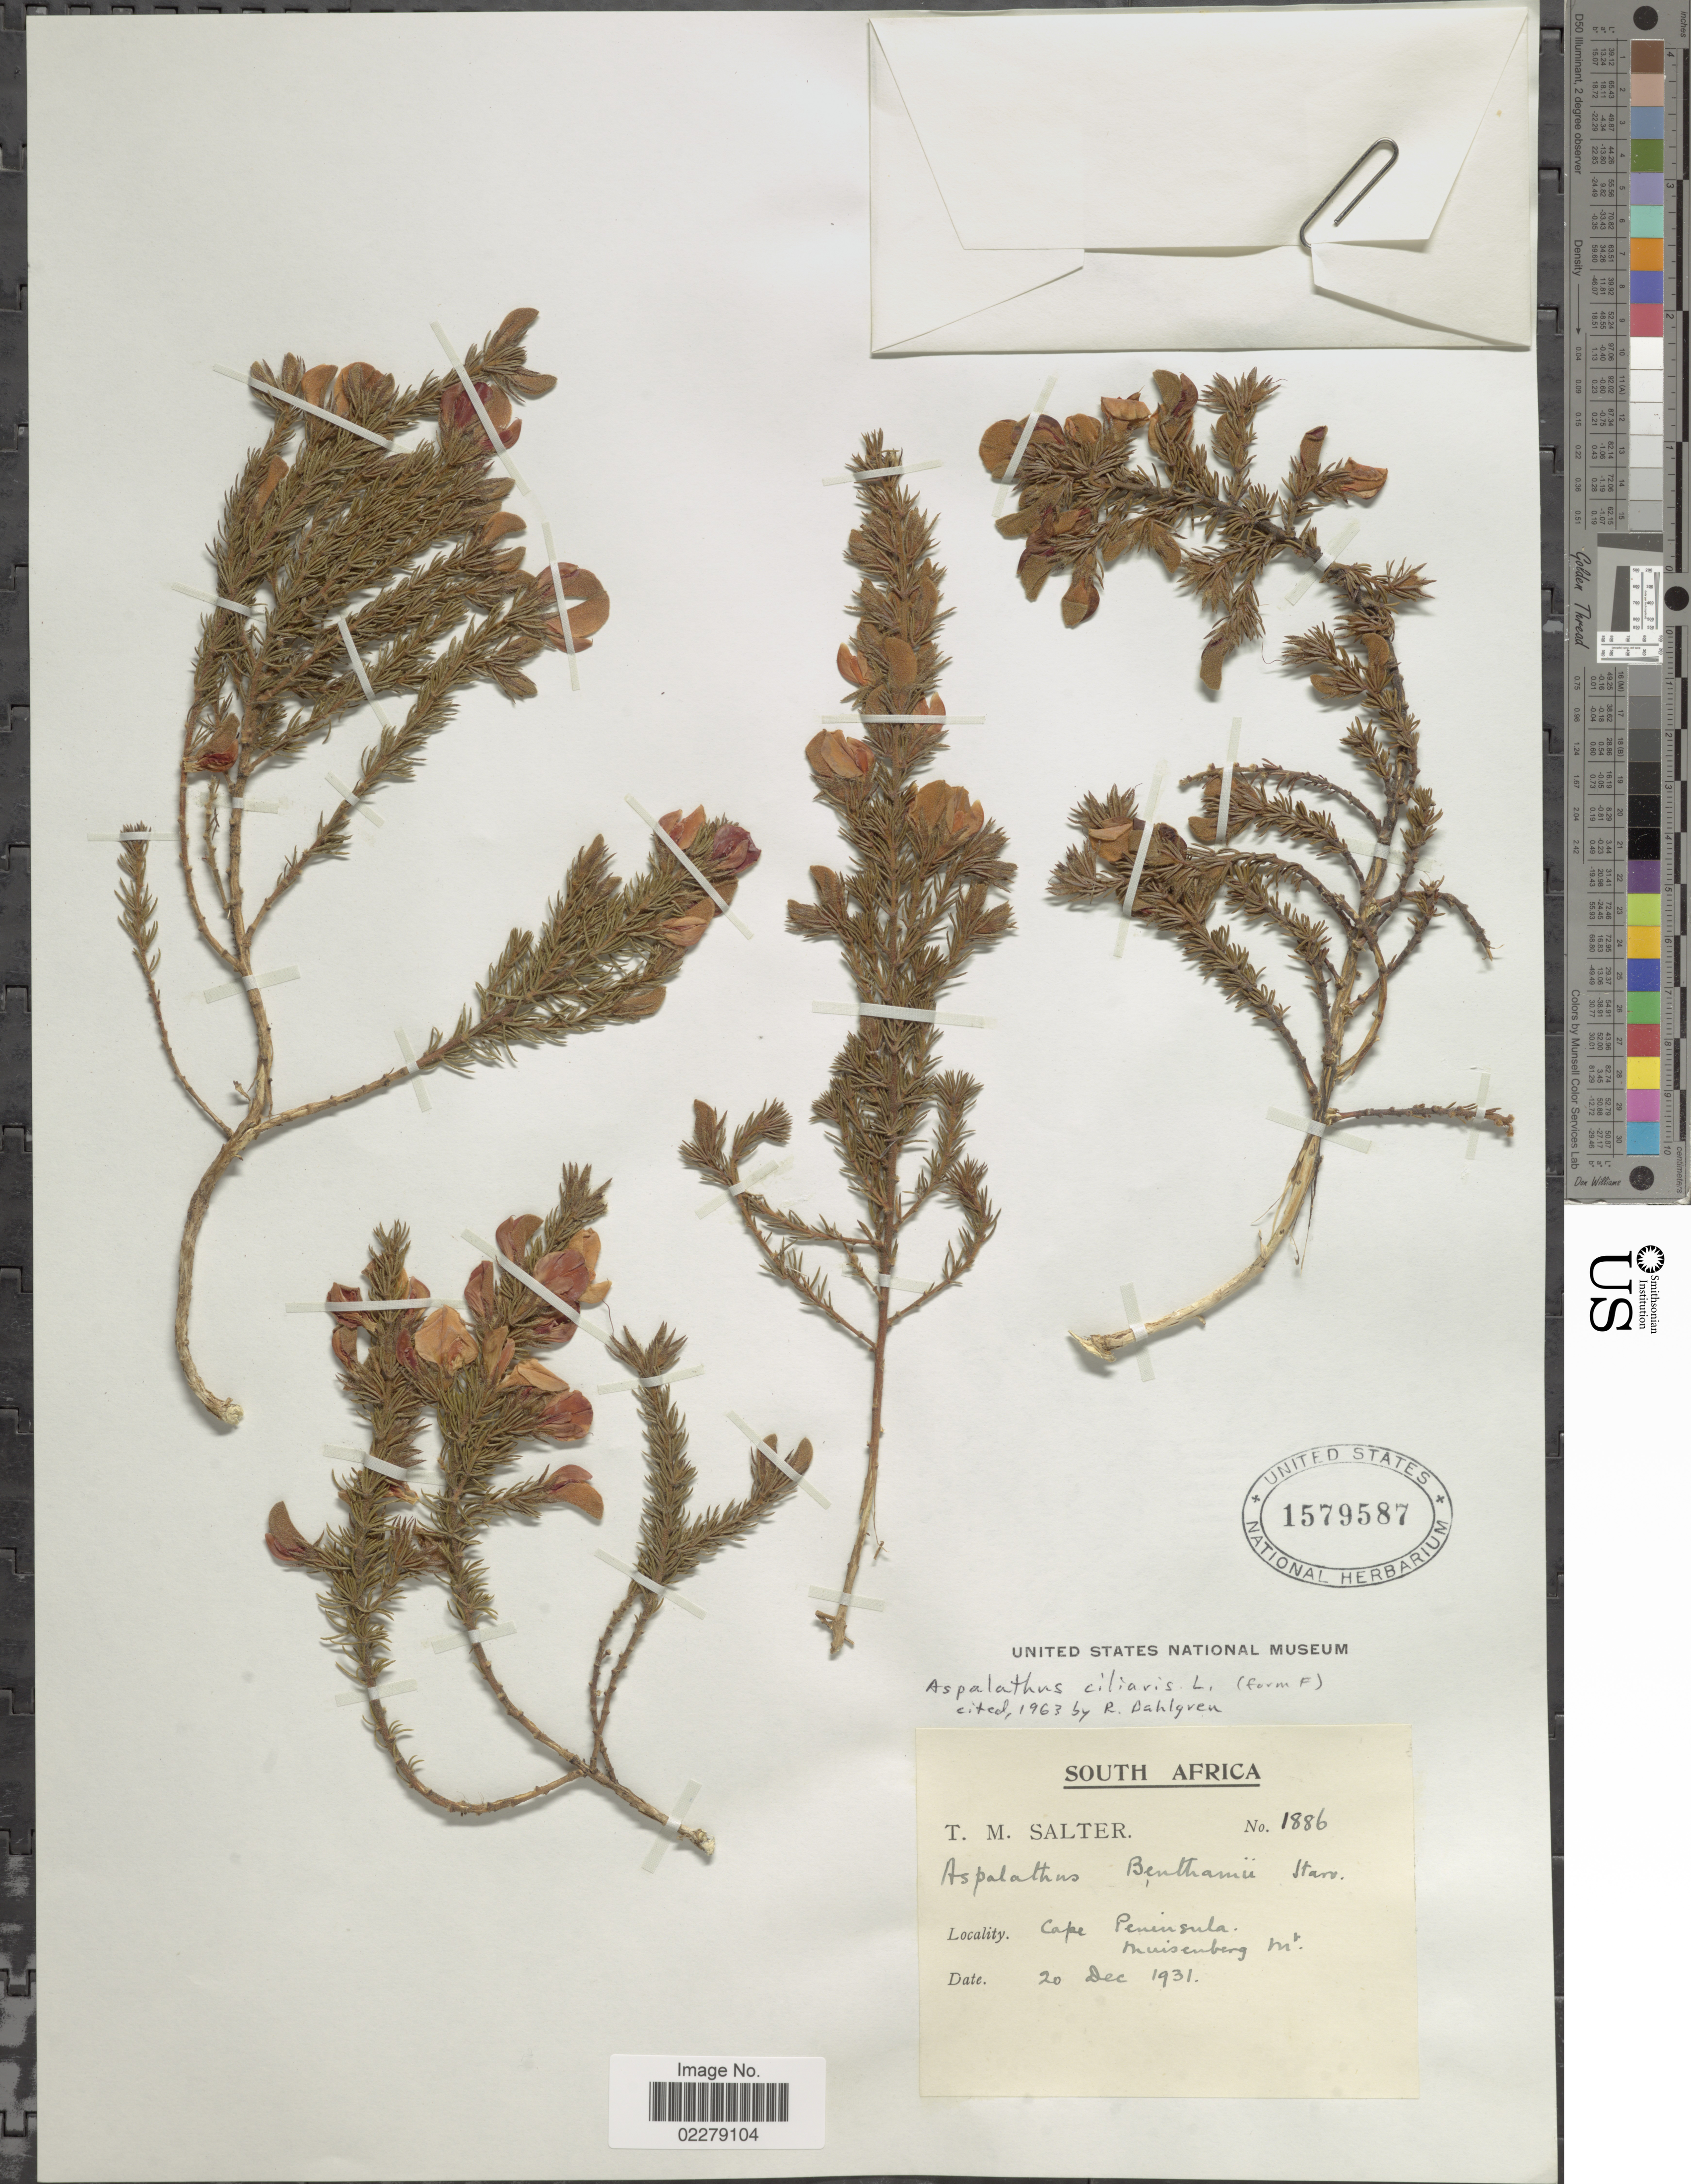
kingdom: Plantae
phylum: Tracheophyta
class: Magnoliopsida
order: Fabales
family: Fabaceae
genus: Aspalathus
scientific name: Aspalathus ciliaris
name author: L.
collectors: T. Salter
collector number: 1886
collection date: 1931-12-20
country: South Africa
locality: Cape Peninsula, Muisenberg Mt.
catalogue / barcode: US 1579587